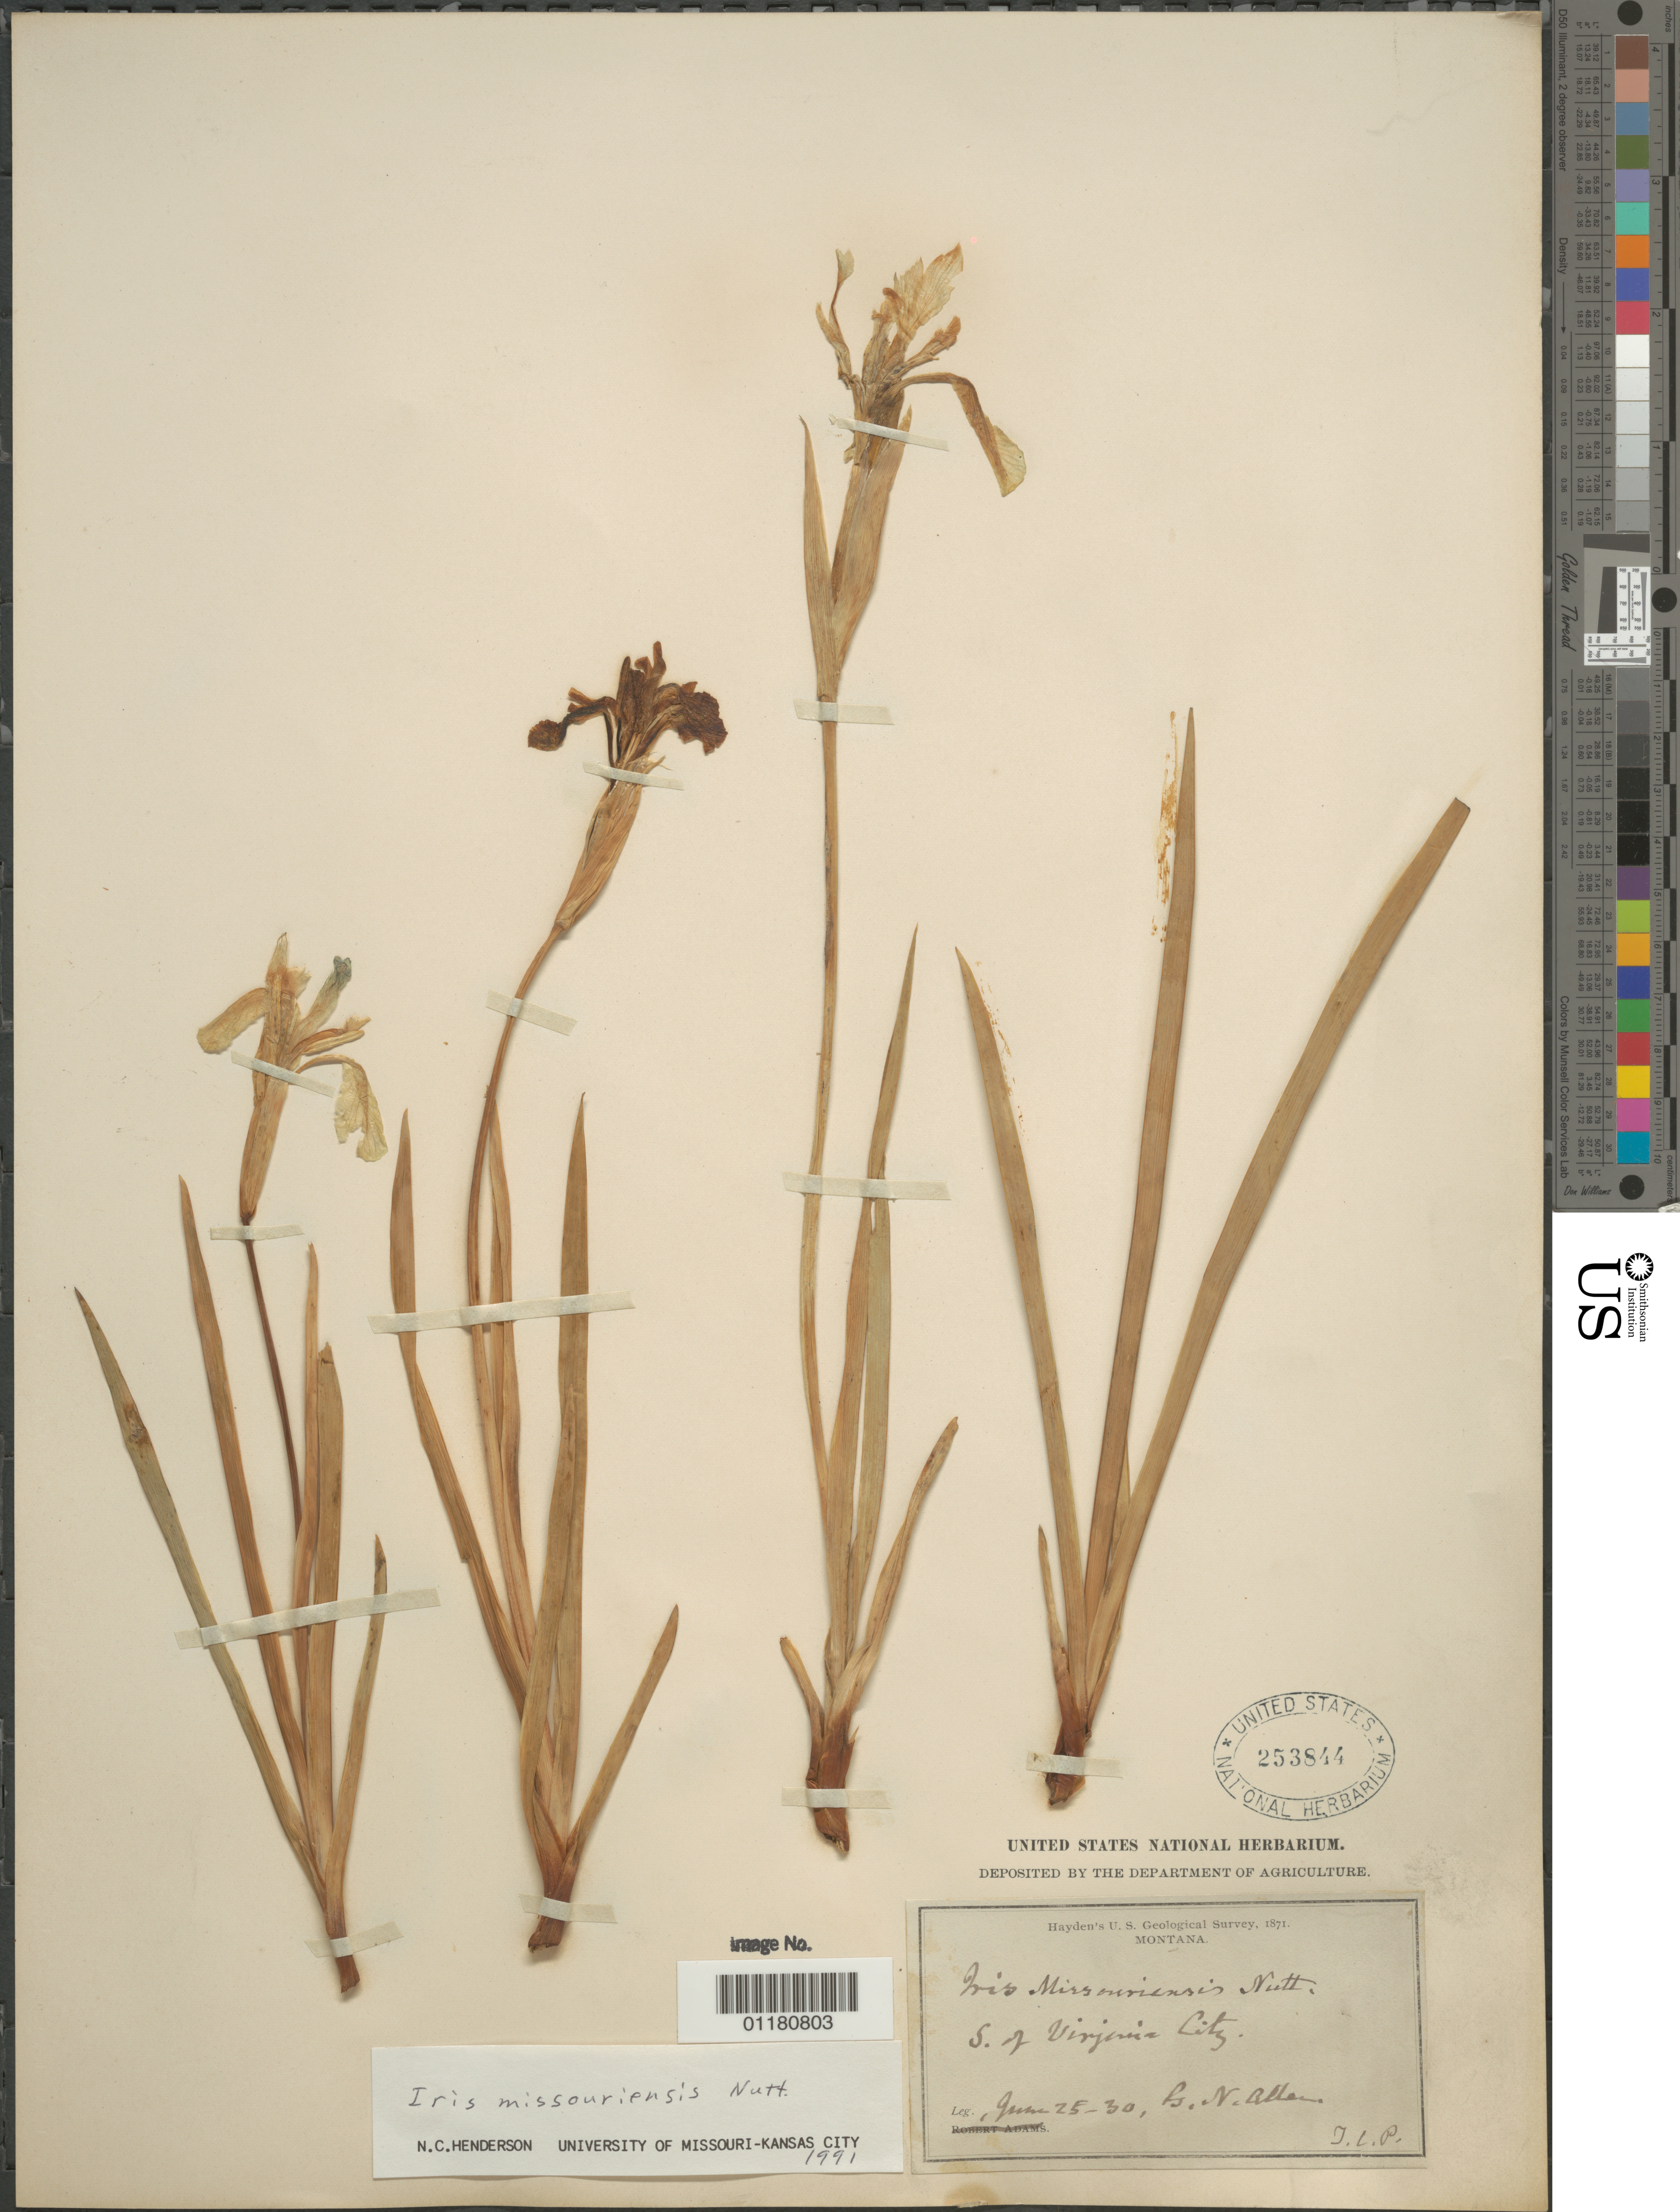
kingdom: Plantae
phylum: Tracheophyta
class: Liliopsida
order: Asparagales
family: Iridaceae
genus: Iris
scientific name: Iris missouriensis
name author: Nutt.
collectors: G. N. Allen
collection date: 1871-06-25/1871-06-30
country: United States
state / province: Montana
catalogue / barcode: US 253844